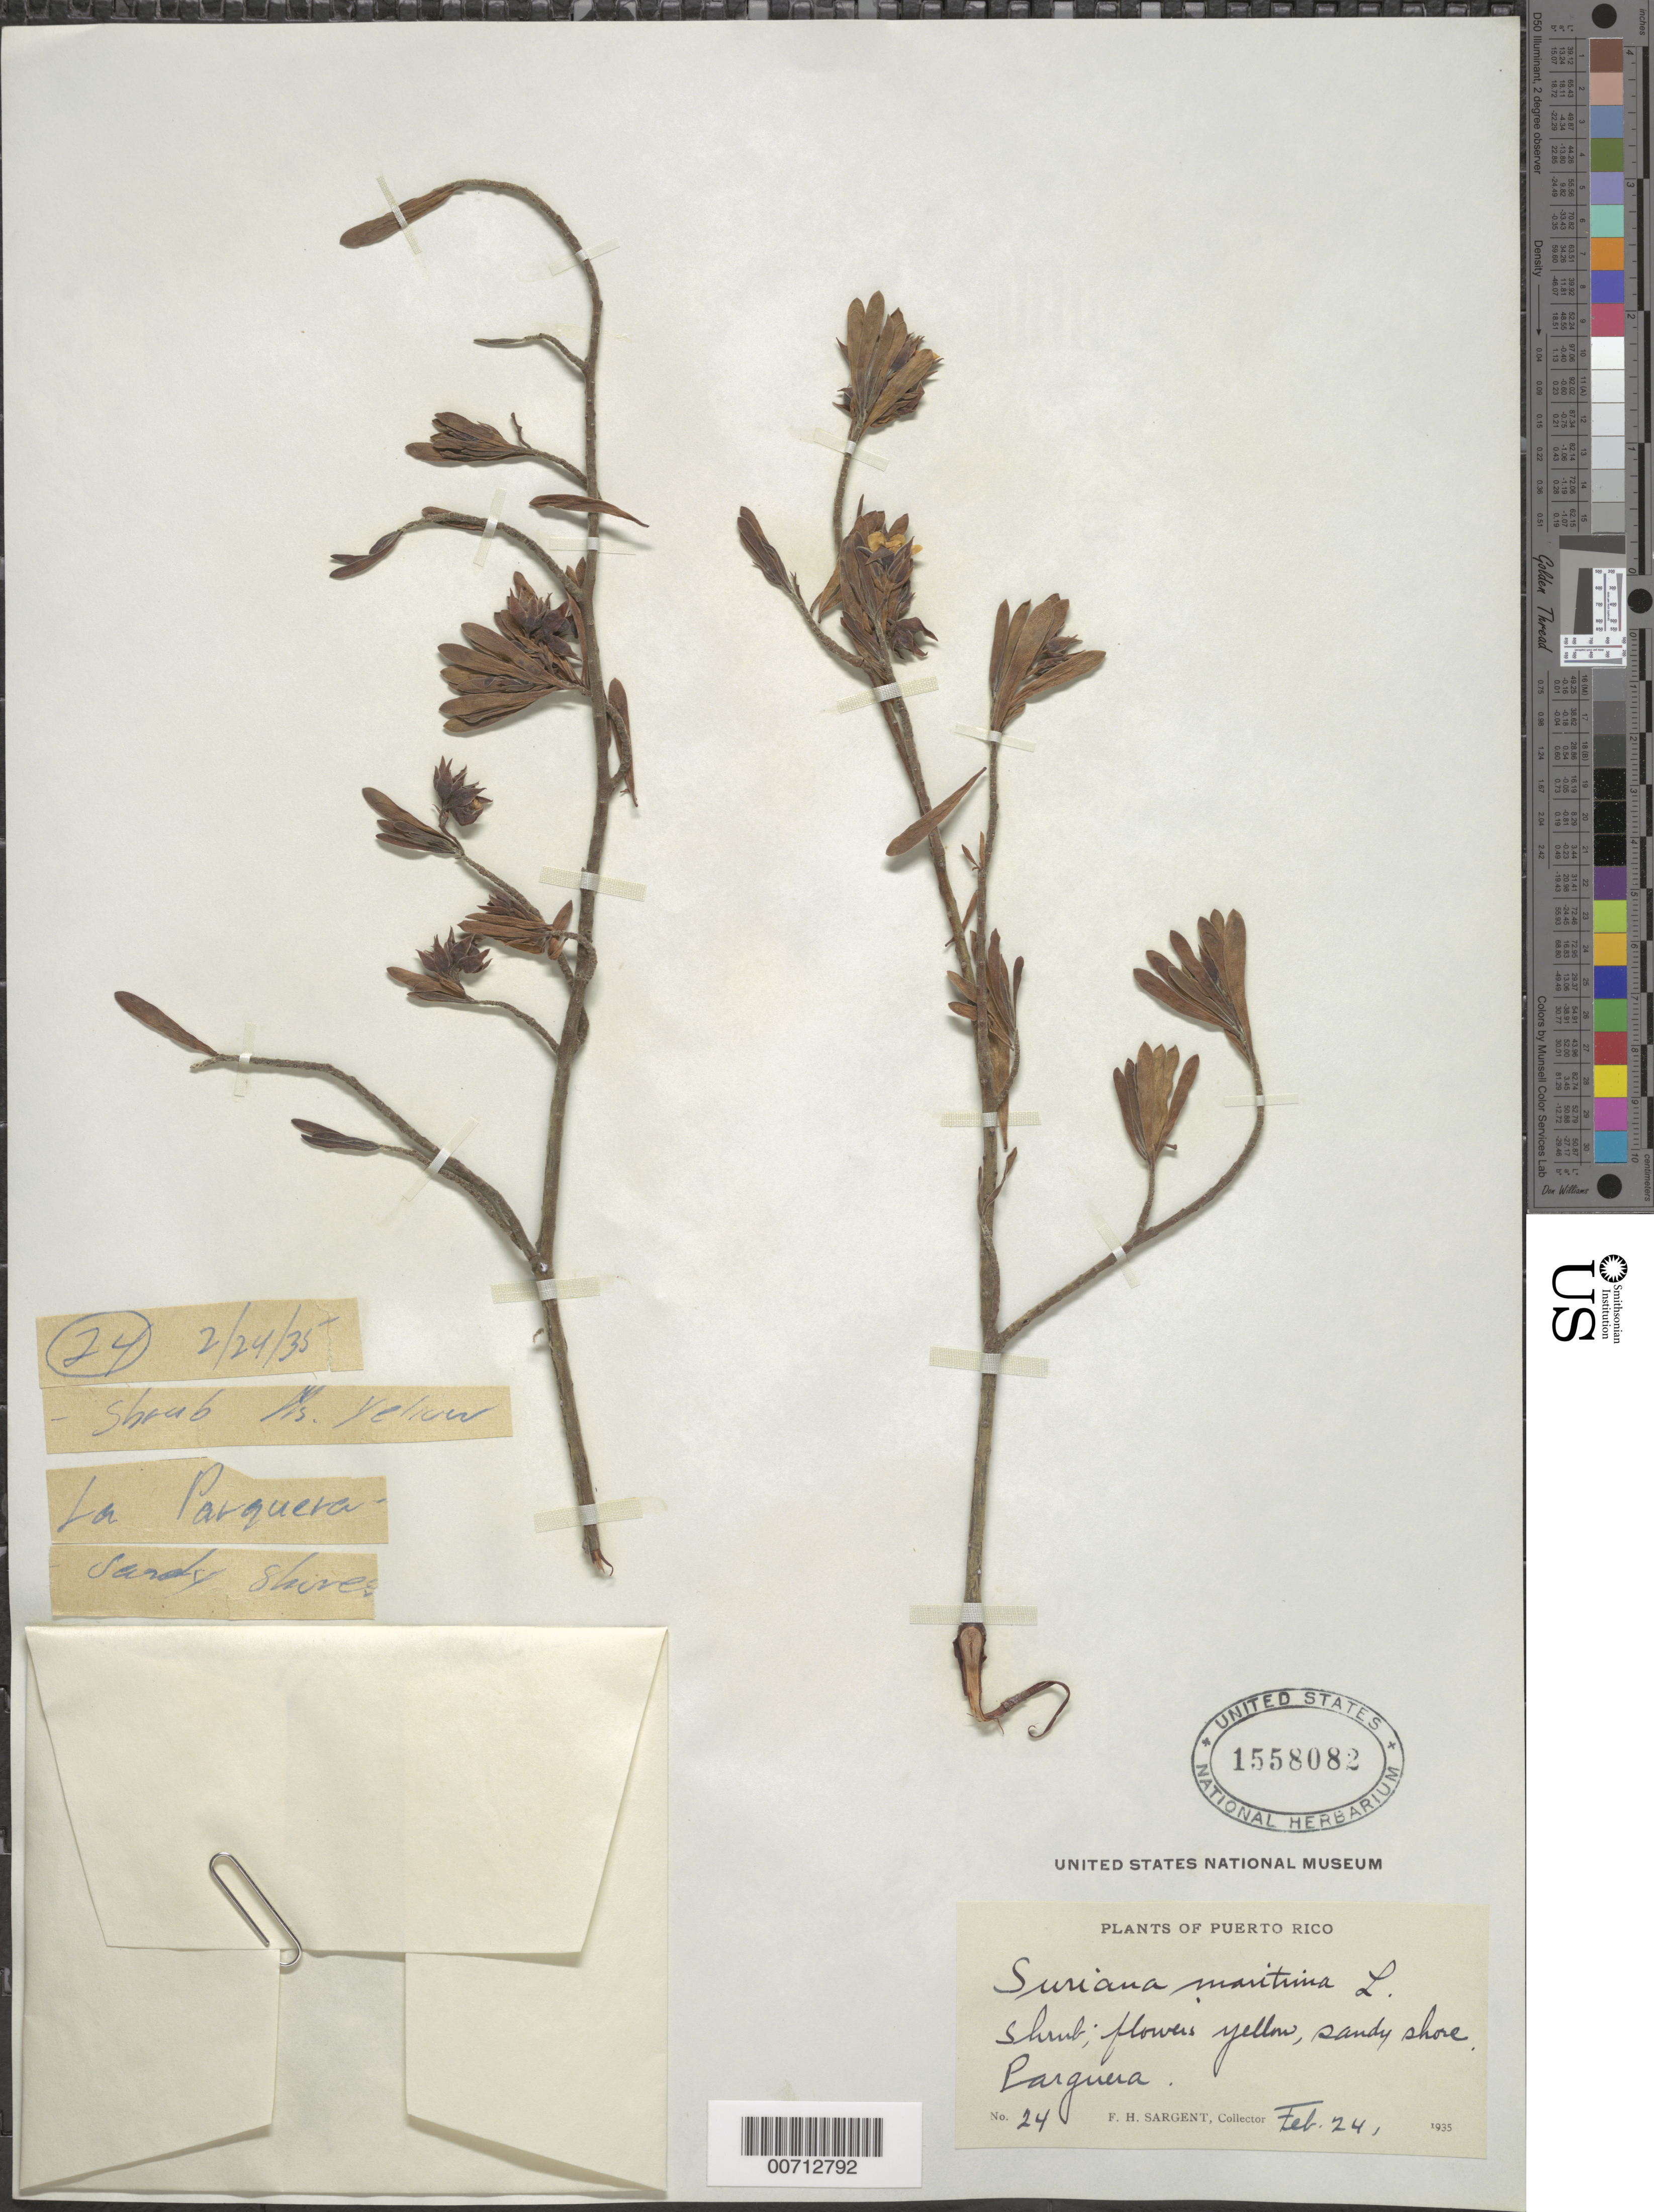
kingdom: Plantae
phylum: Tracheophyta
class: Magnoliopsida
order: Fabales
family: Surianaceae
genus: Suriana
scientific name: Suriana maritima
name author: L.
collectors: F. H. Sargent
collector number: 24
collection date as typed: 24 Feb 1935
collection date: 1935-02-24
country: Puerto Rico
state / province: Parguera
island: Greater Antilles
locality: La Parguera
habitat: Sandy shores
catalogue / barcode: US 1558082